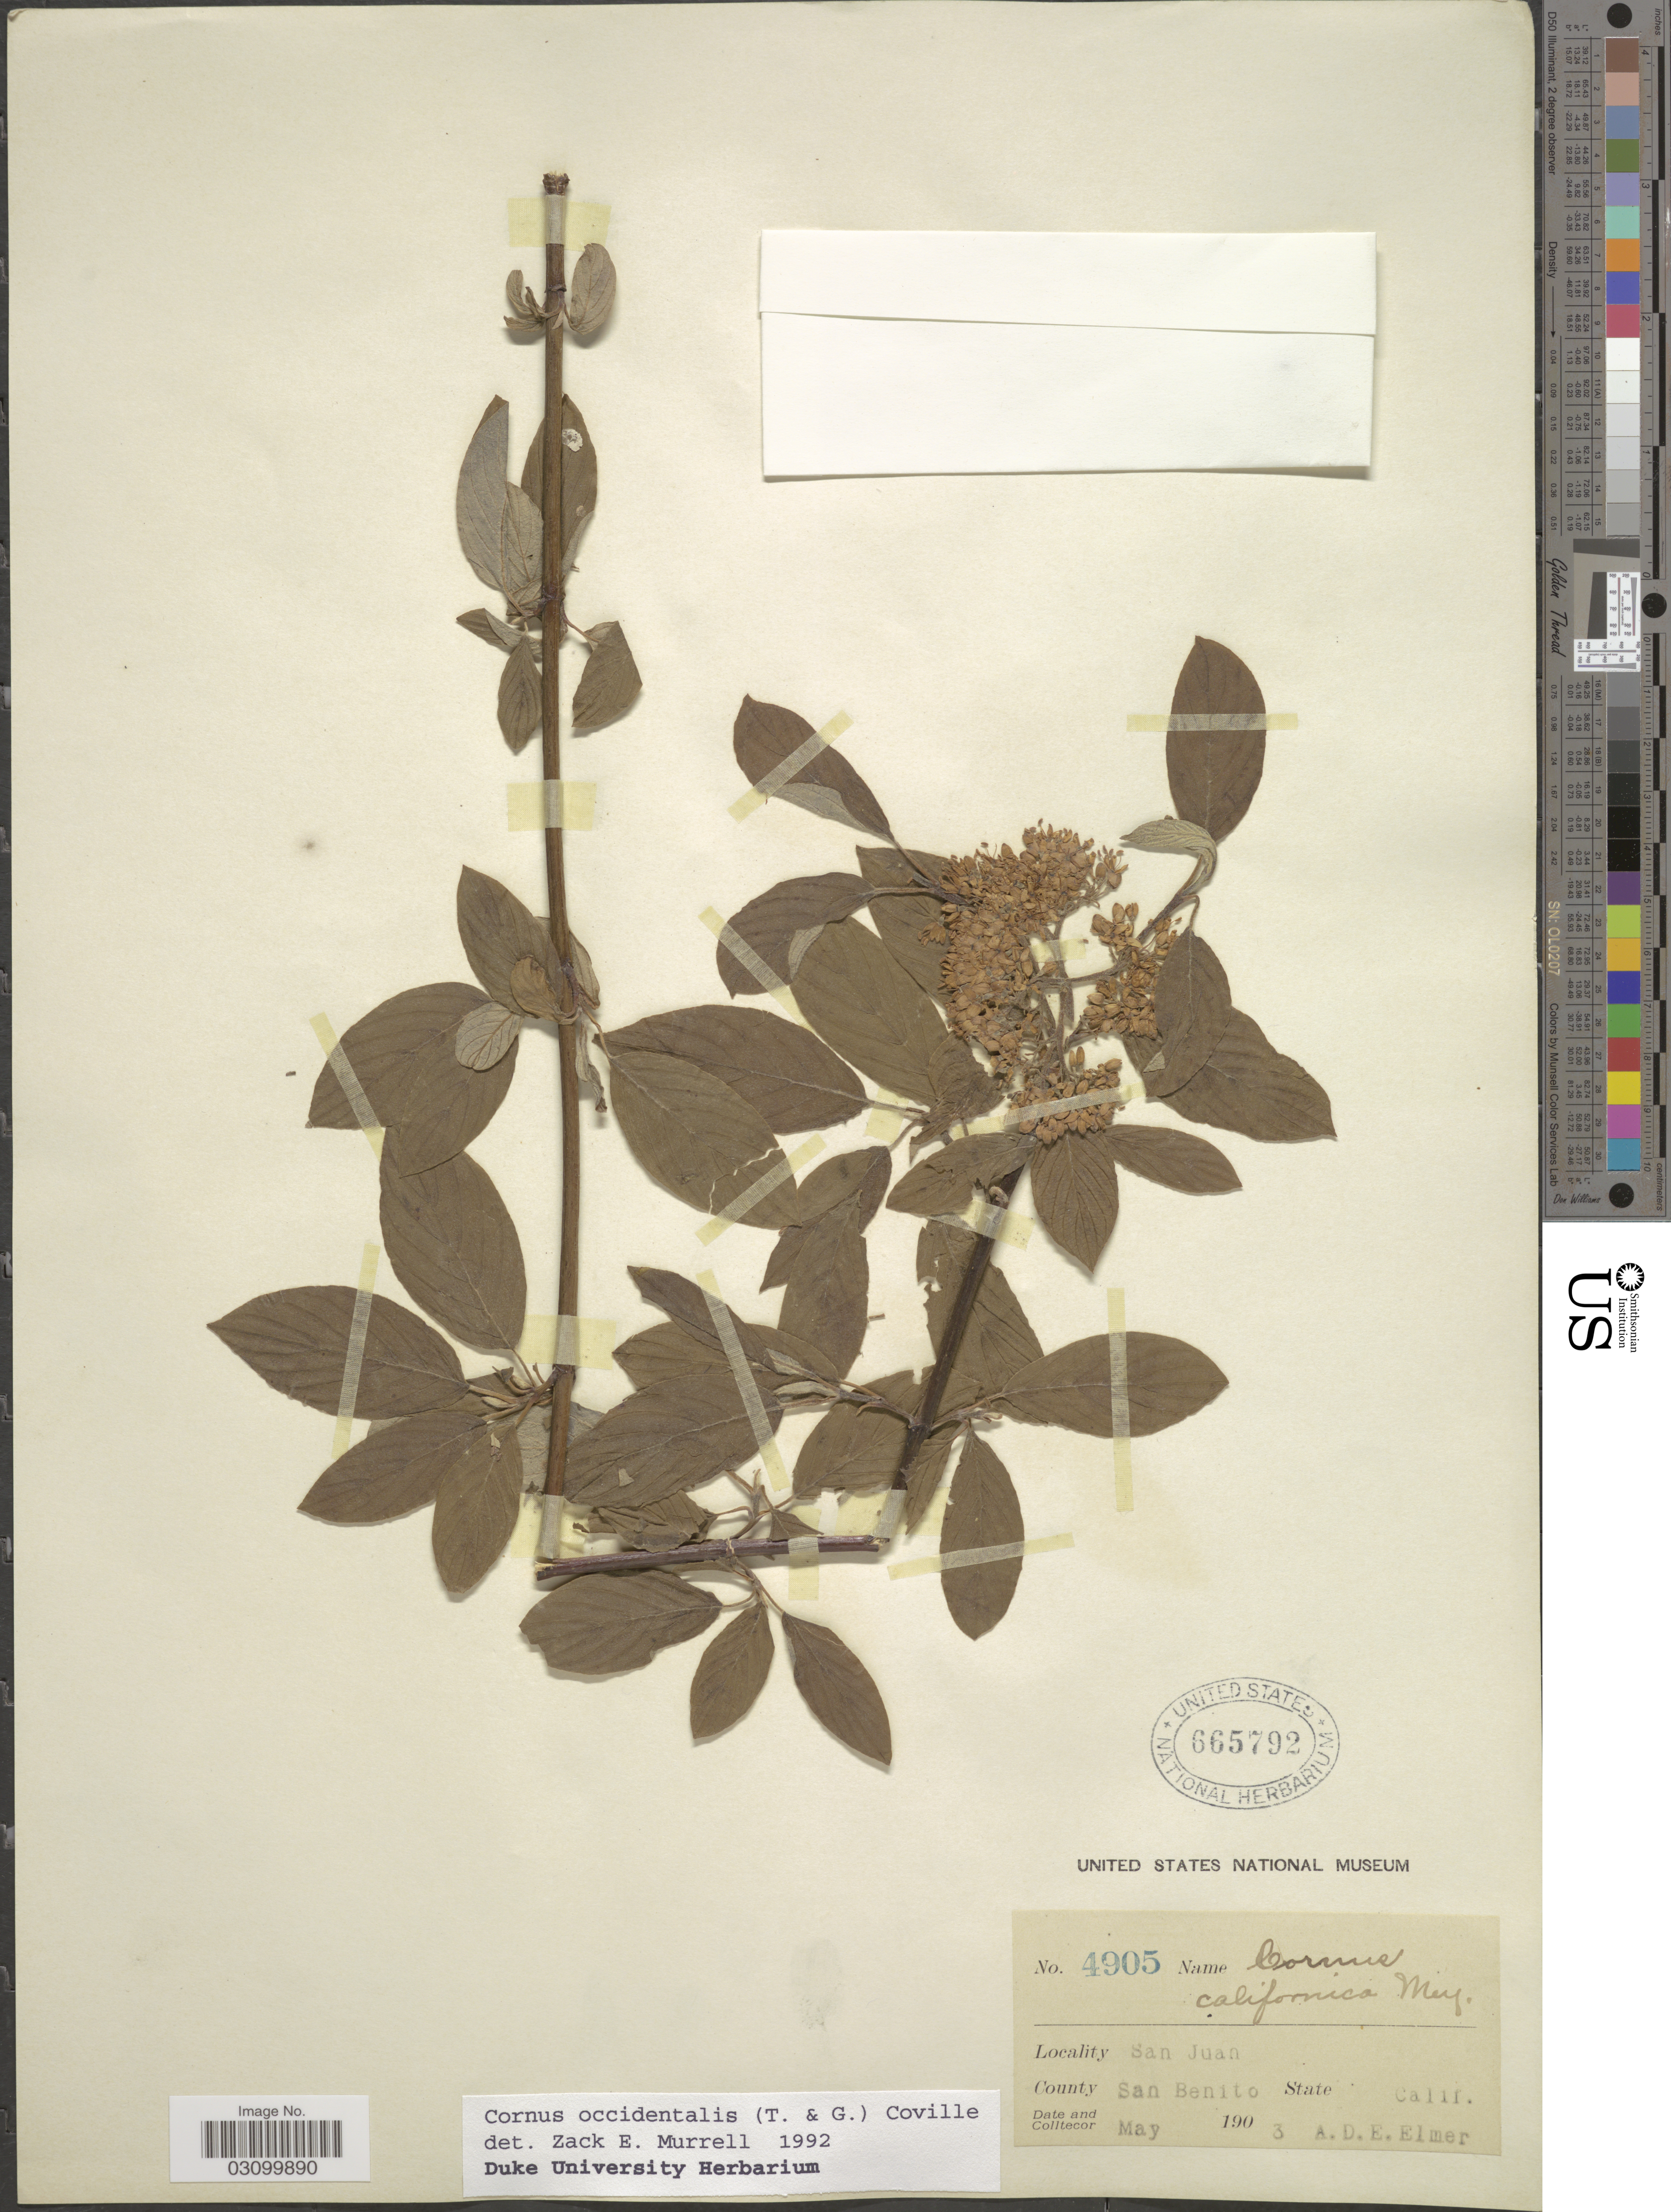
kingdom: Plantae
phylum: Tracheophyta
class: Magnoliopsida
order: Cornales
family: Cornaceae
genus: Cornus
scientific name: Cornus occidentalis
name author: (Torr. & A. Gray) Coville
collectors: A. D. E. Elmer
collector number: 4905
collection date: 1903-05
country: United States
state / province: California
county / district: San Benito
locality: San Juan. County San Benito.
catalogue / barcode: US 665792